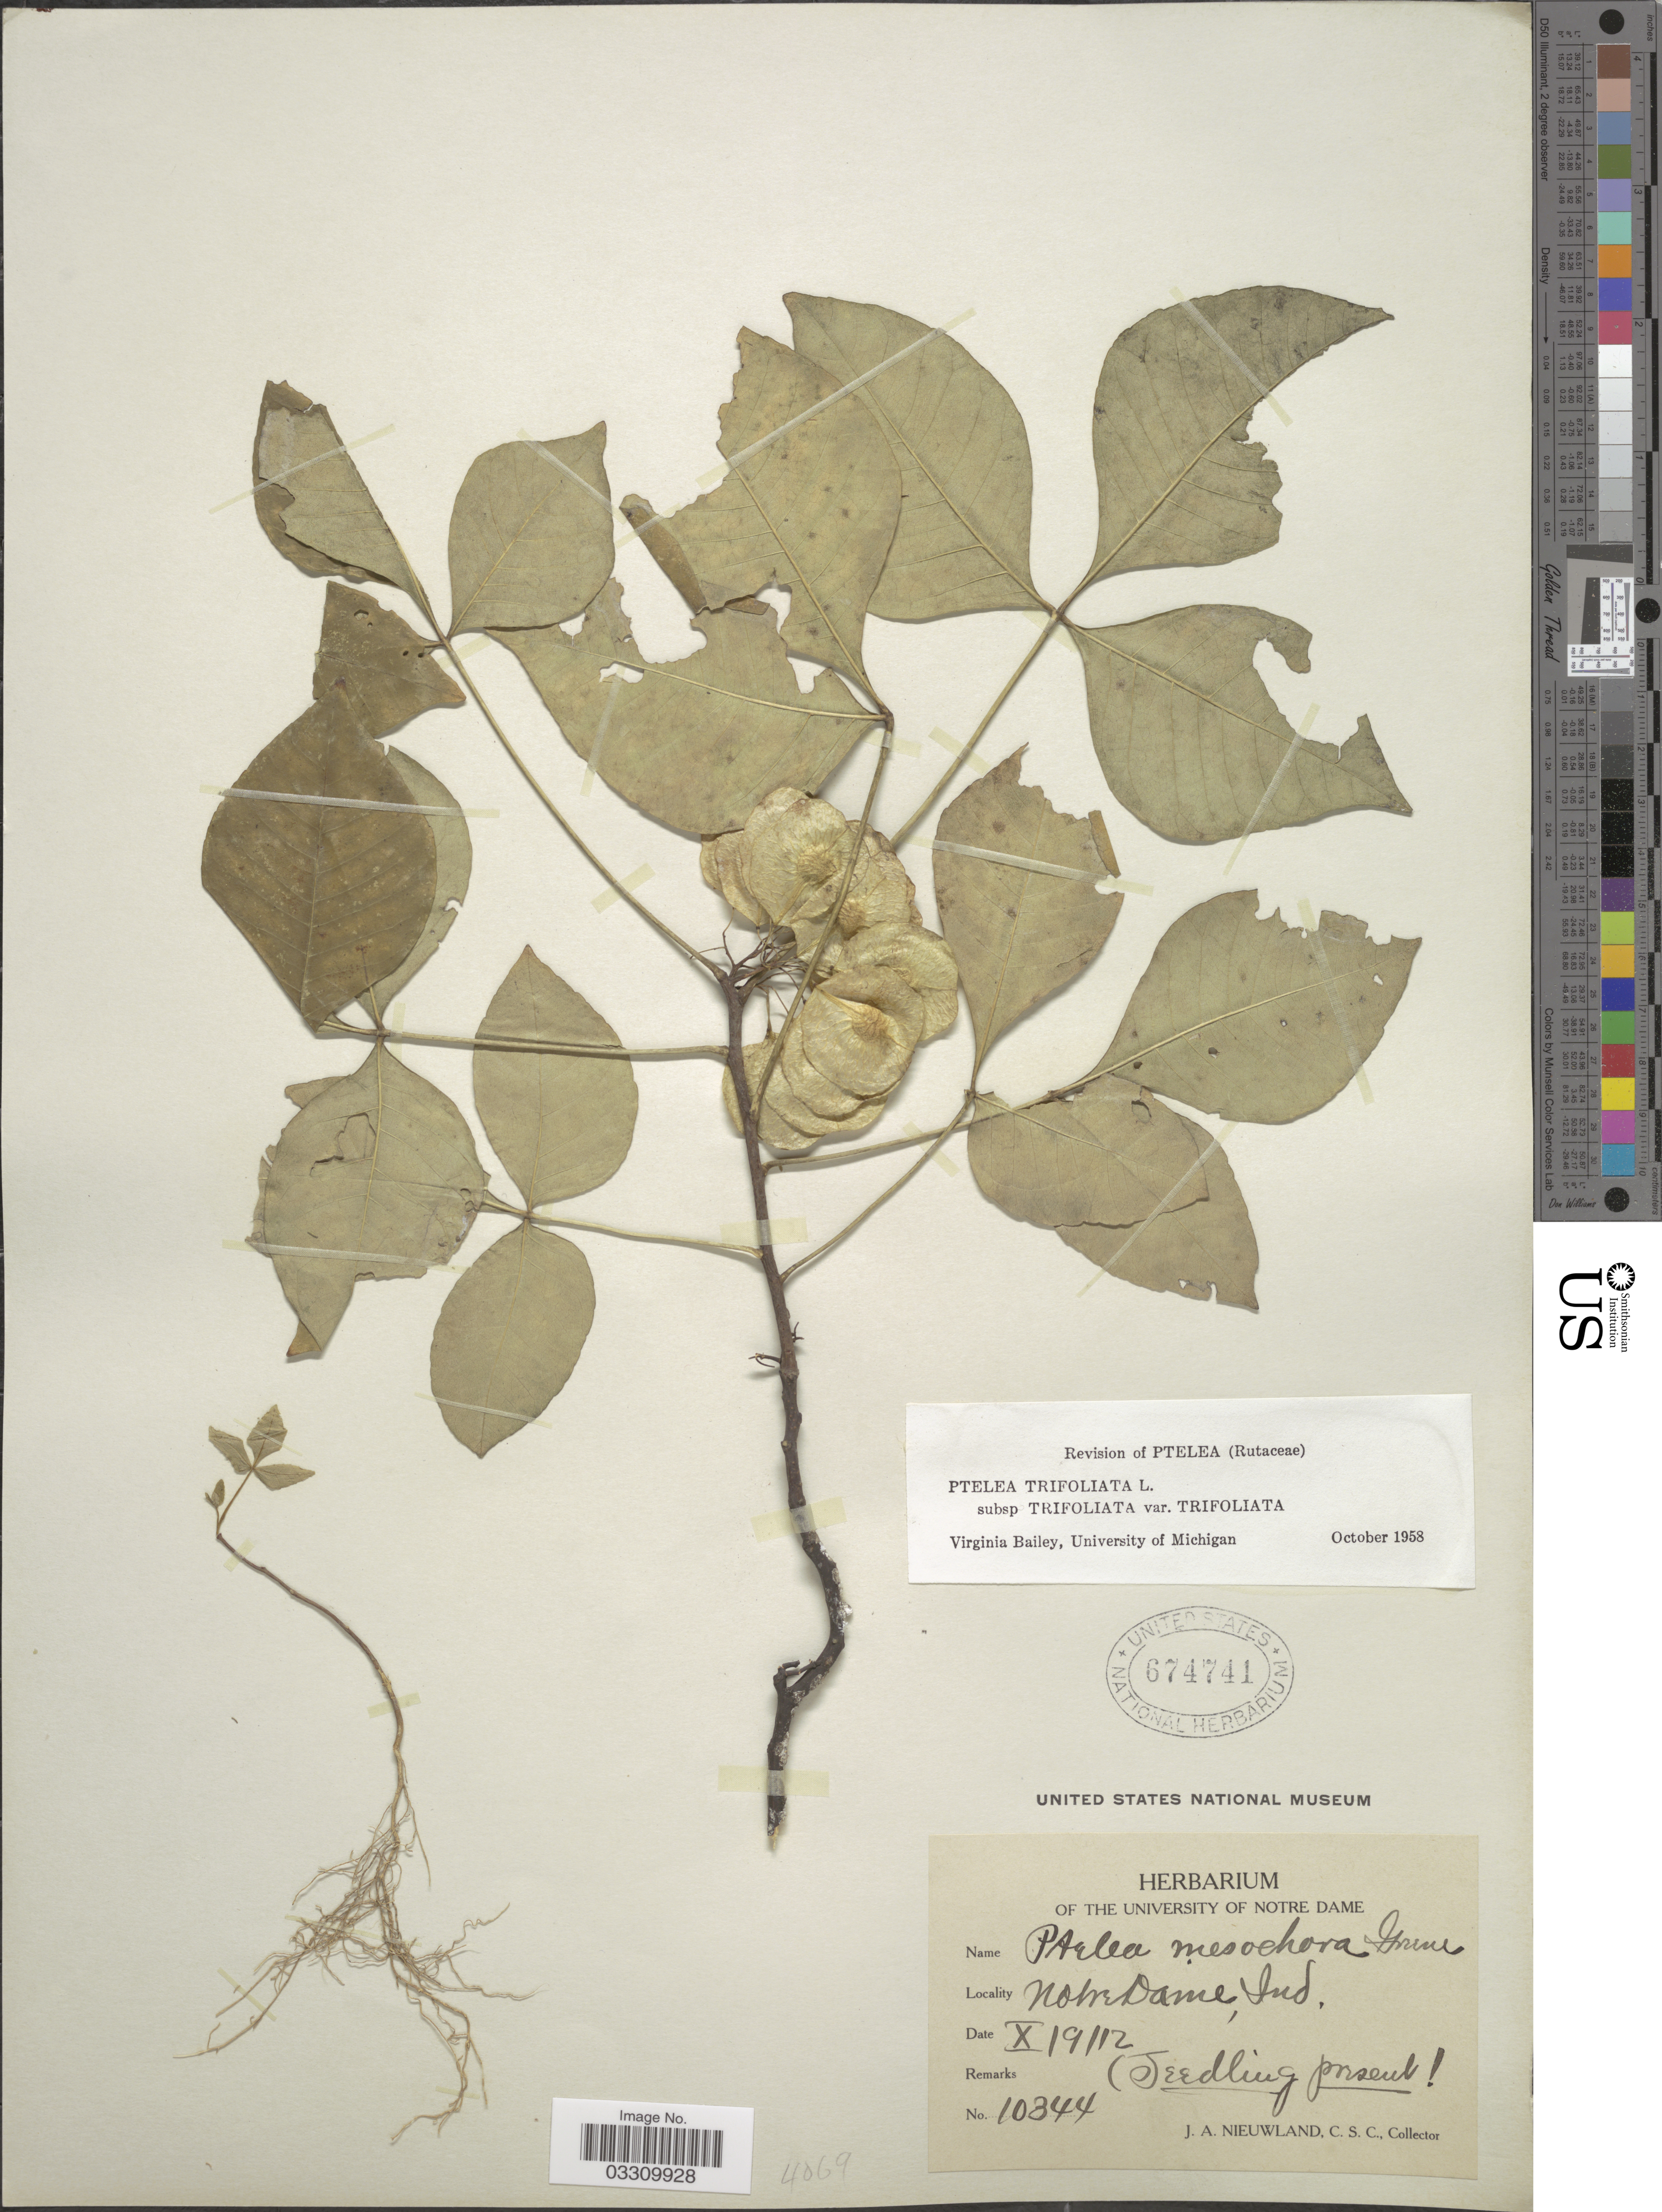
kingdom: Plantae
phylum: Tracheophyta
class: Magnoliopsida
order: Sapindales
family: Rutaceae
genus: Ptelea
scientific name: Ptelea trifoliata subsp. trifoliata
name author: L.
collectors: J. A. Nieuwland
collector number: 10344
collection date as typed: Transcribed d/m/y: 9/10/12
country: United States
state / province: Indiana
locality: Notre Dame.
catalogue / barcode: US 674741